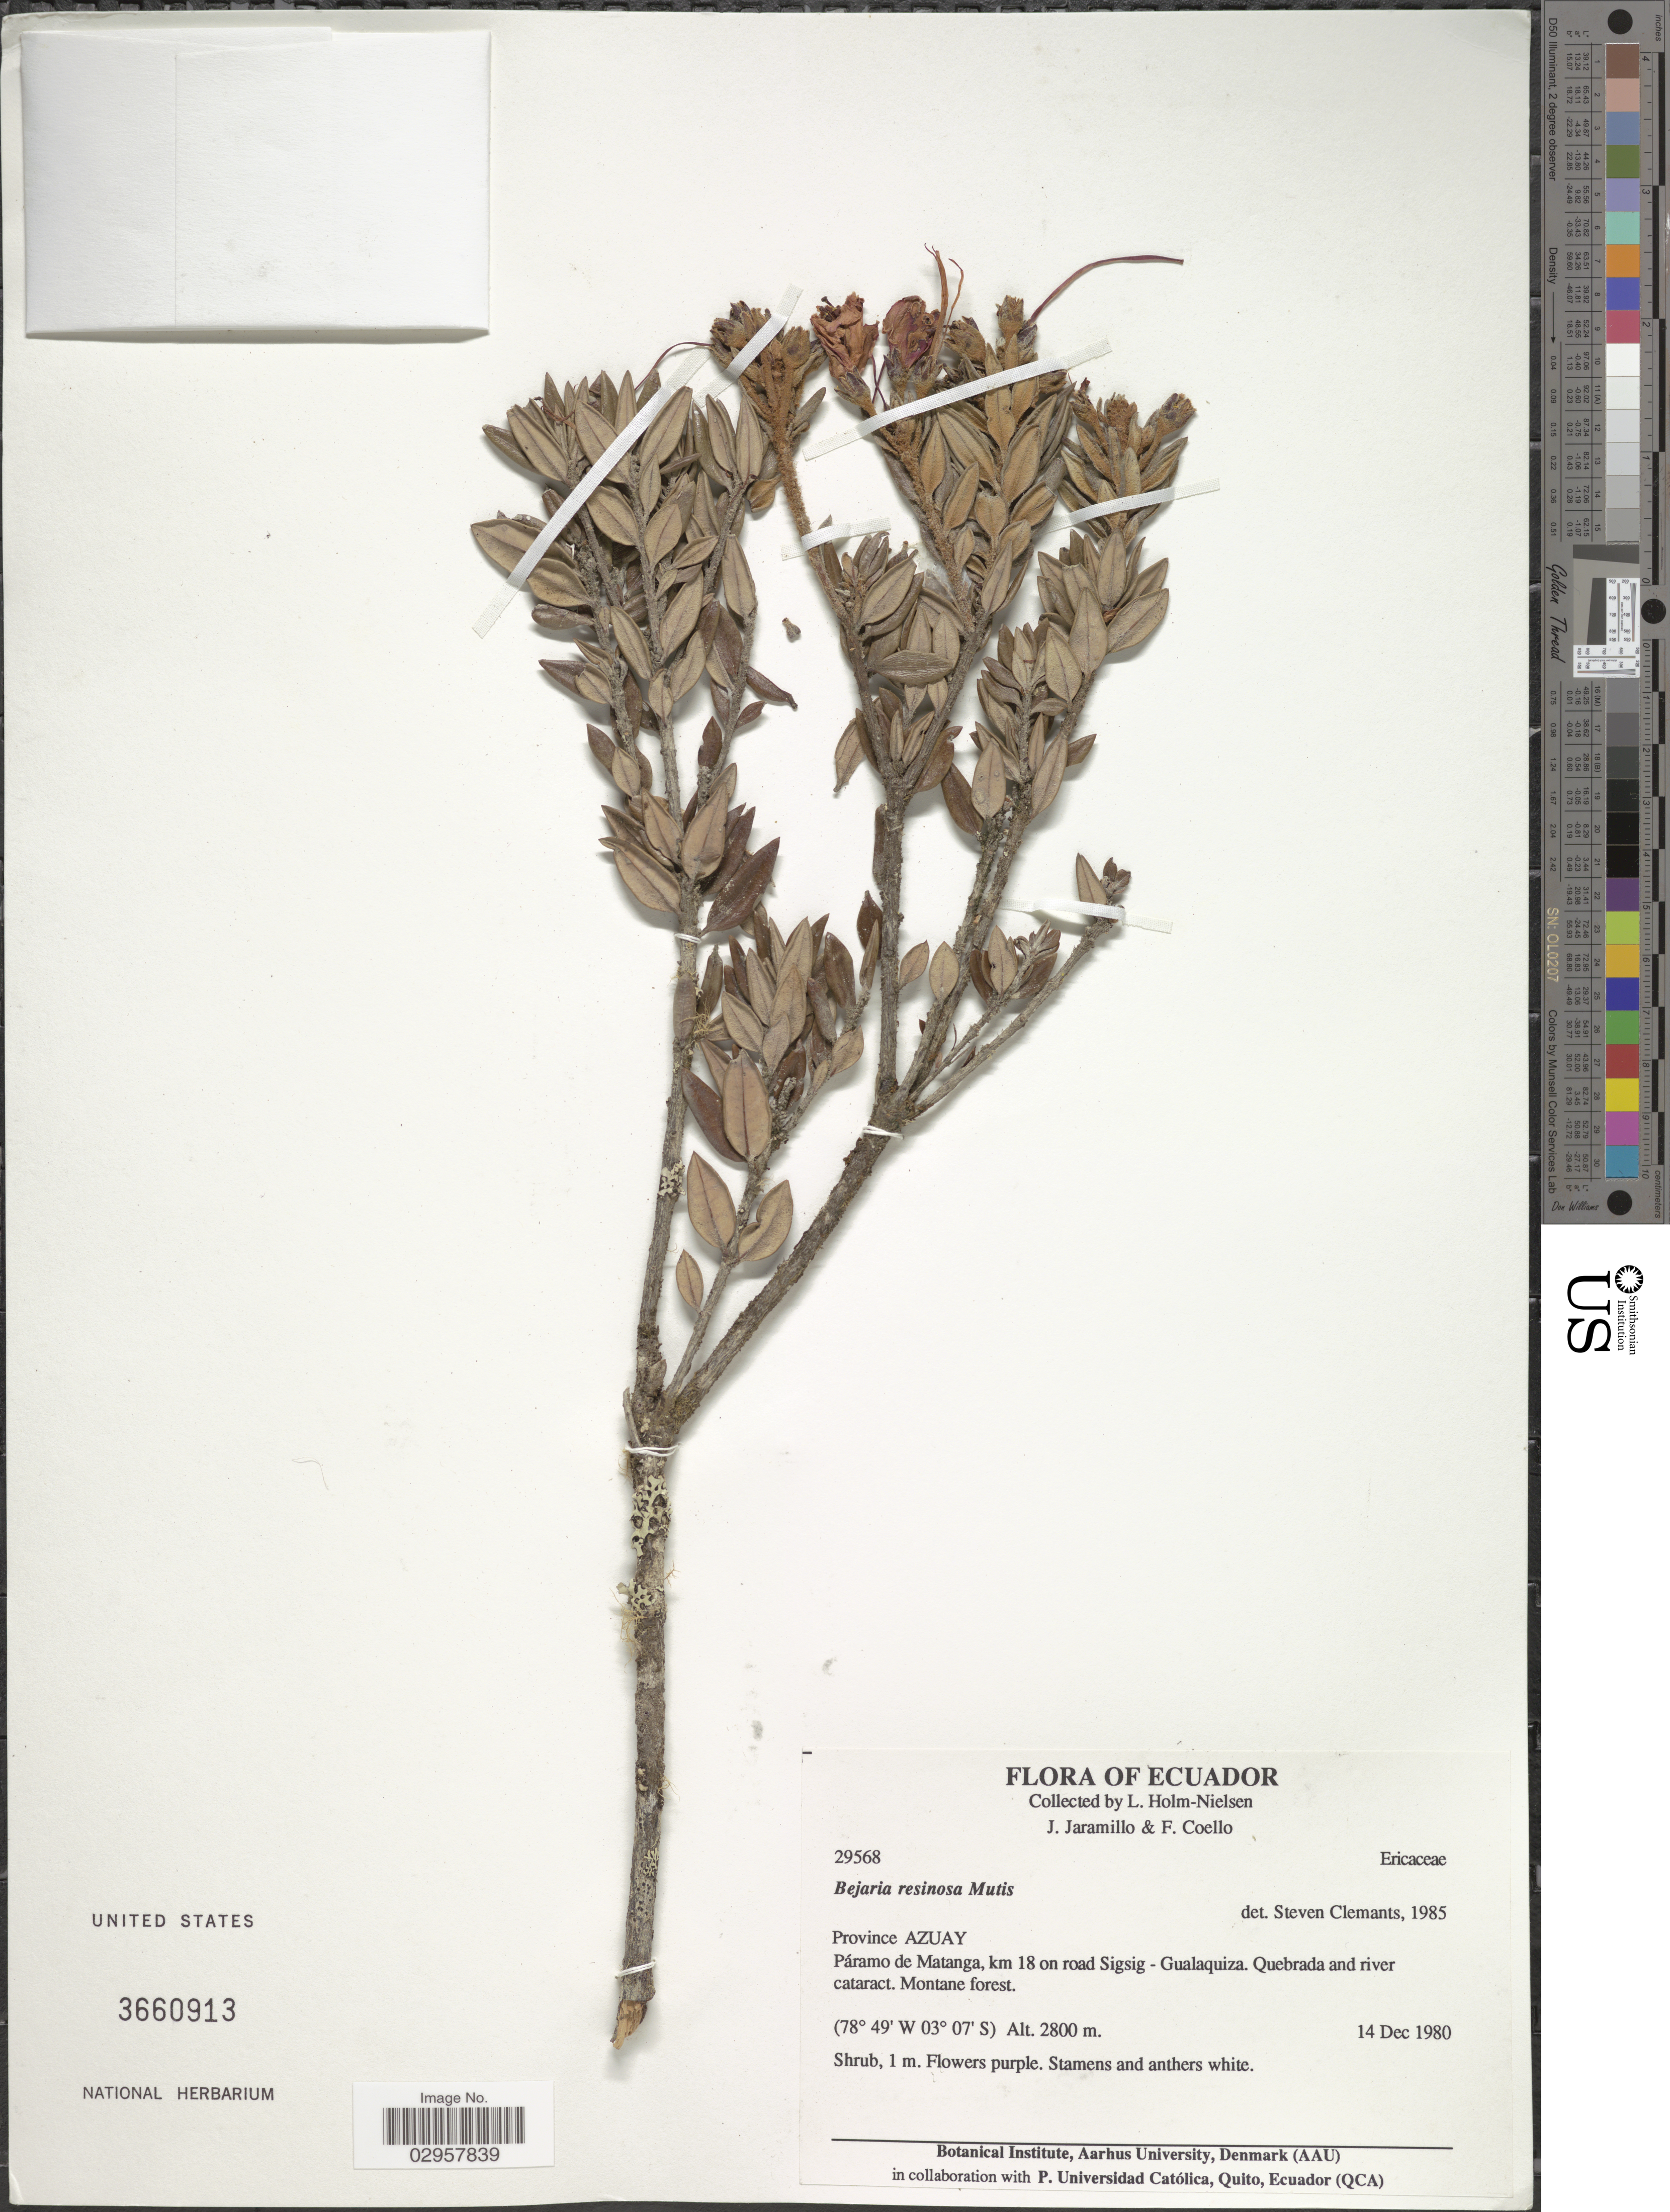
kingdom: Plantae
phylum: Tracheophyta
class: Magnoliopsida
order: Ericales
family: Ericaceae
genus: Befaria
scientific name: Befaria resinosa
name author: Mutis ex L. f.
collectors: L. Holm-Nielsen, J. Jaramillo & F. Coello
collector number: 29568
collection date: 1980-12-14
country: Ecuador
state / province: Azuay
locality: Páramo de Matanga, km 18 on road Sigsig - Gualaquiza. Quebrada and river cataract.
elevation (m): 2800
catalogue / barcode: US 3660913